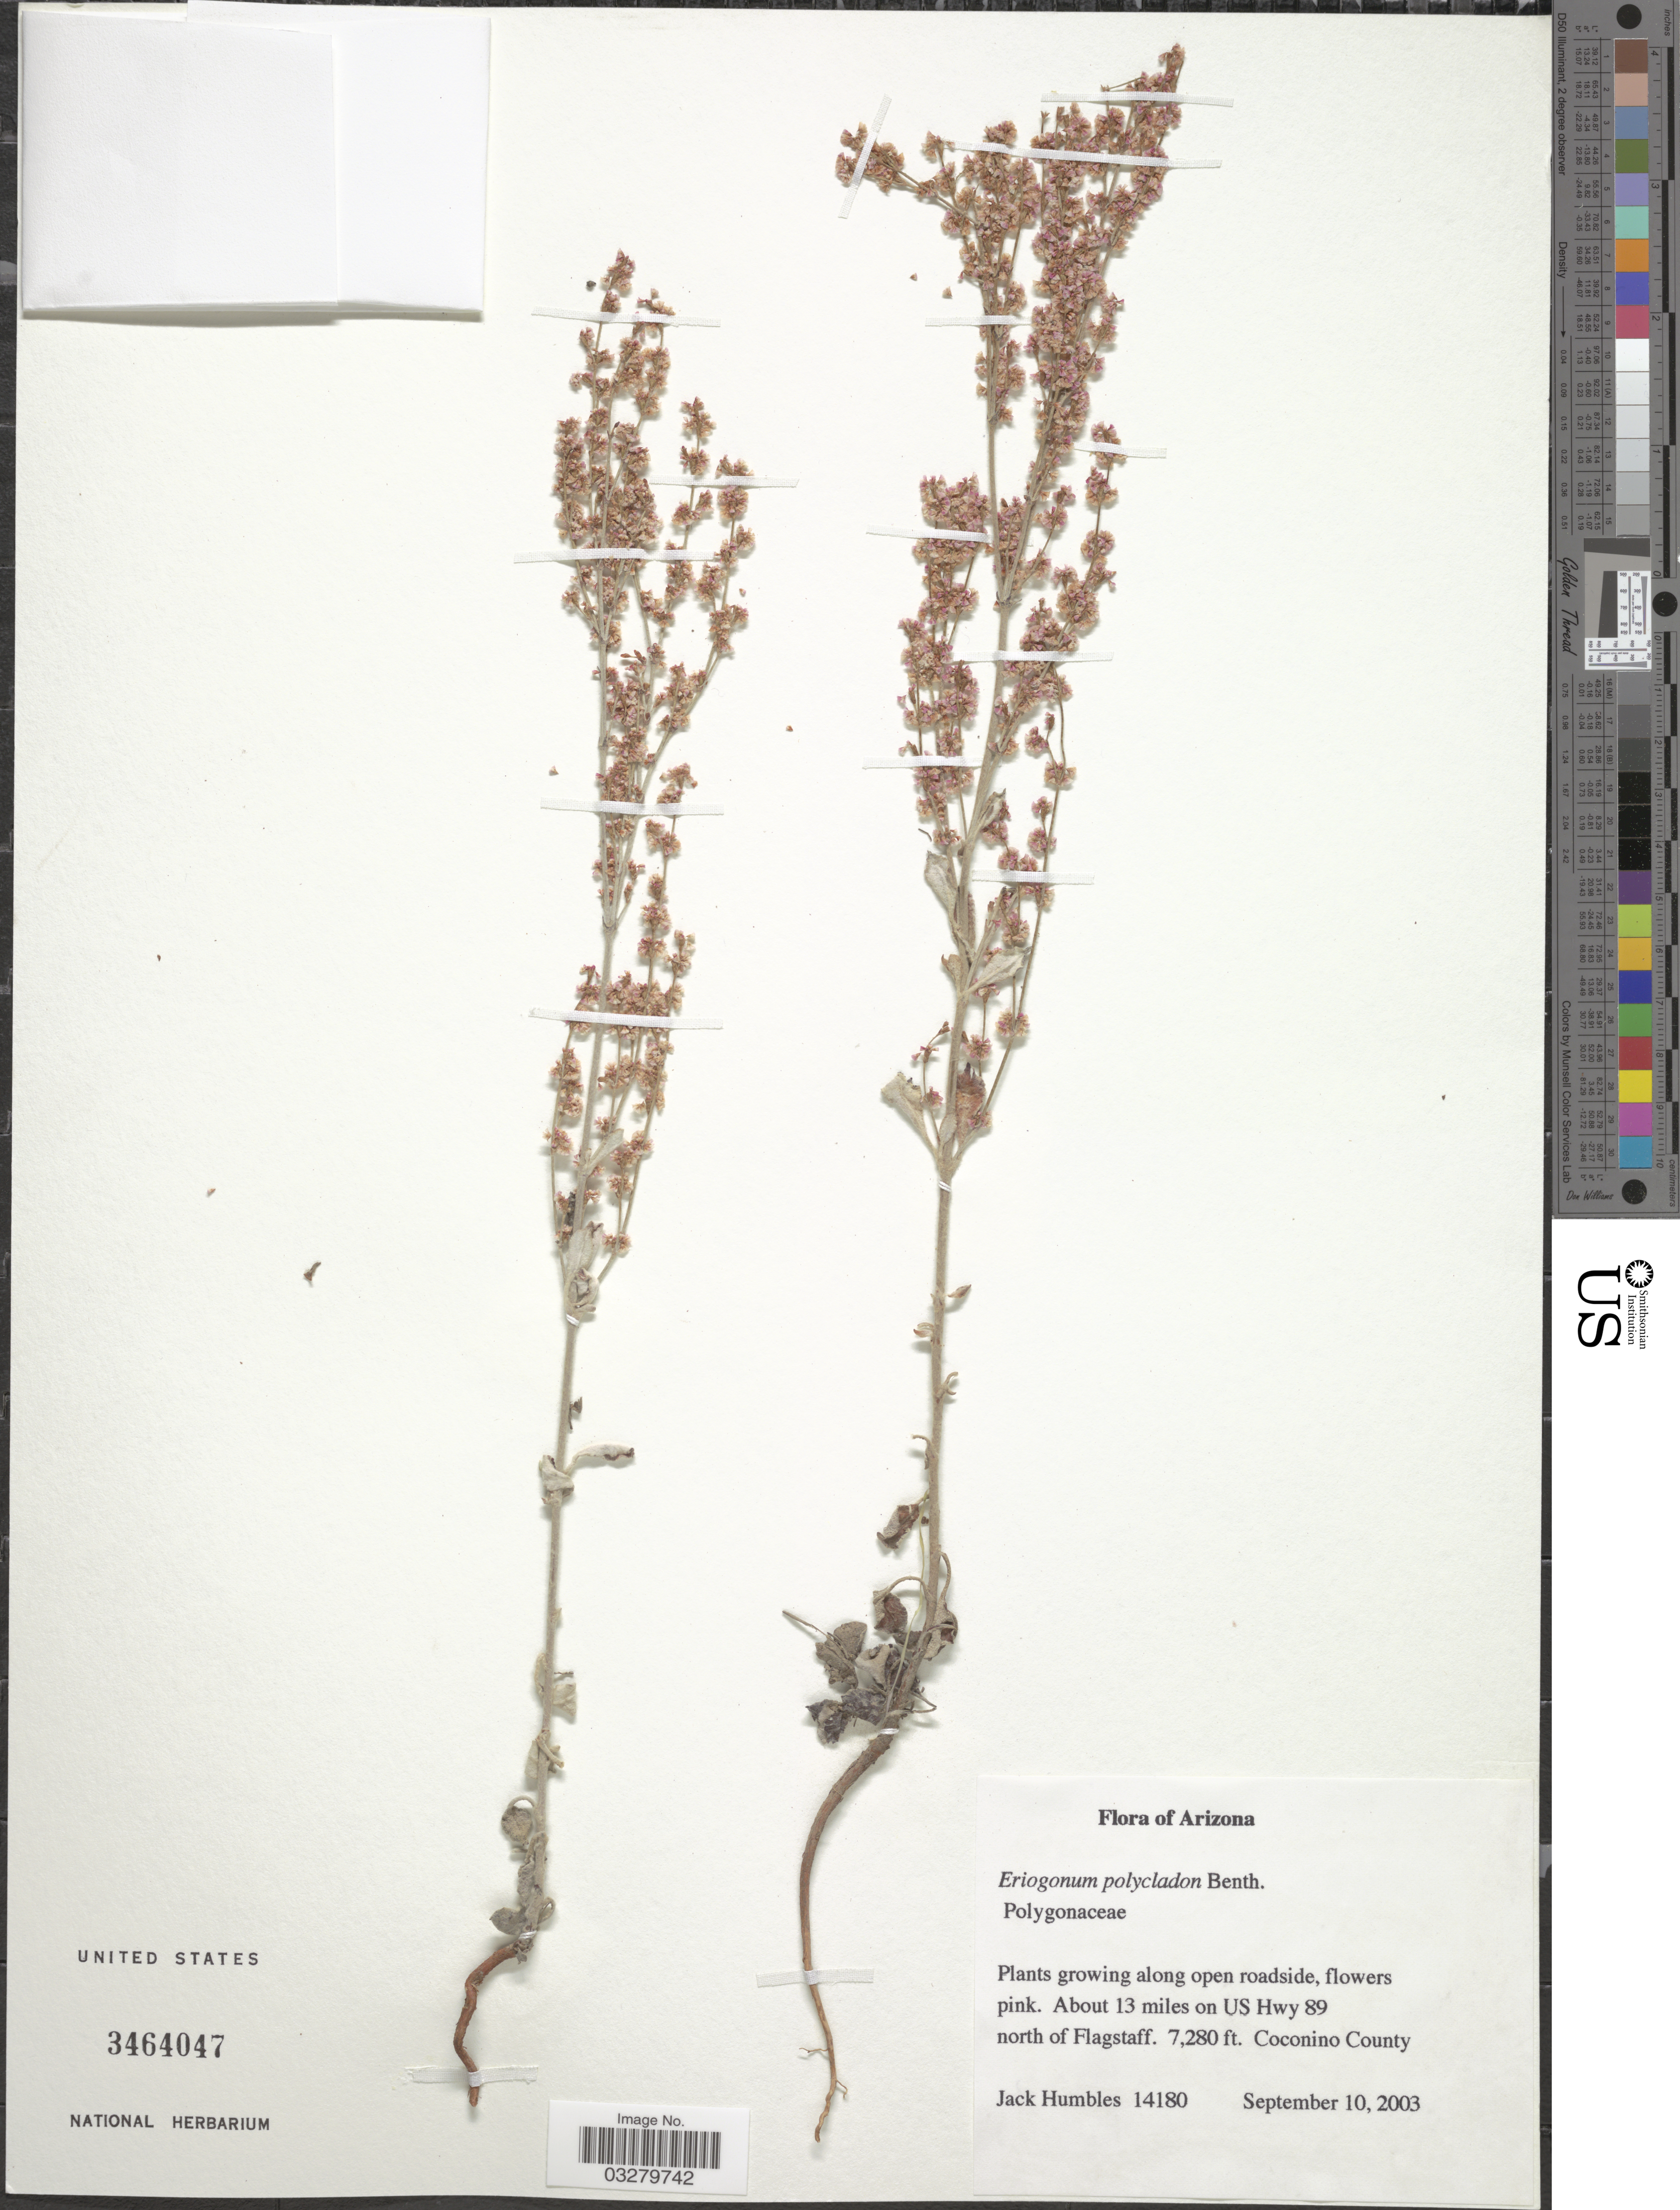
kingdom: Plantae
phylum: Tracheophyta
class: Magnoliopsida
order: Caryophyllales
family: Polygonaceae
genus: Eriogonum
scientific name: Eriogonum polycladon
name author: Benth.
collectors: J. Humbles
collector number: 14180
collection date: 2003-09-10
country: United States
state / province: Arizona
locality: About 13 miles on US Hwy 89 north of Flagstaff. Coconino County.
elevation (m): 2219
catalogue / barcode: US 3464047